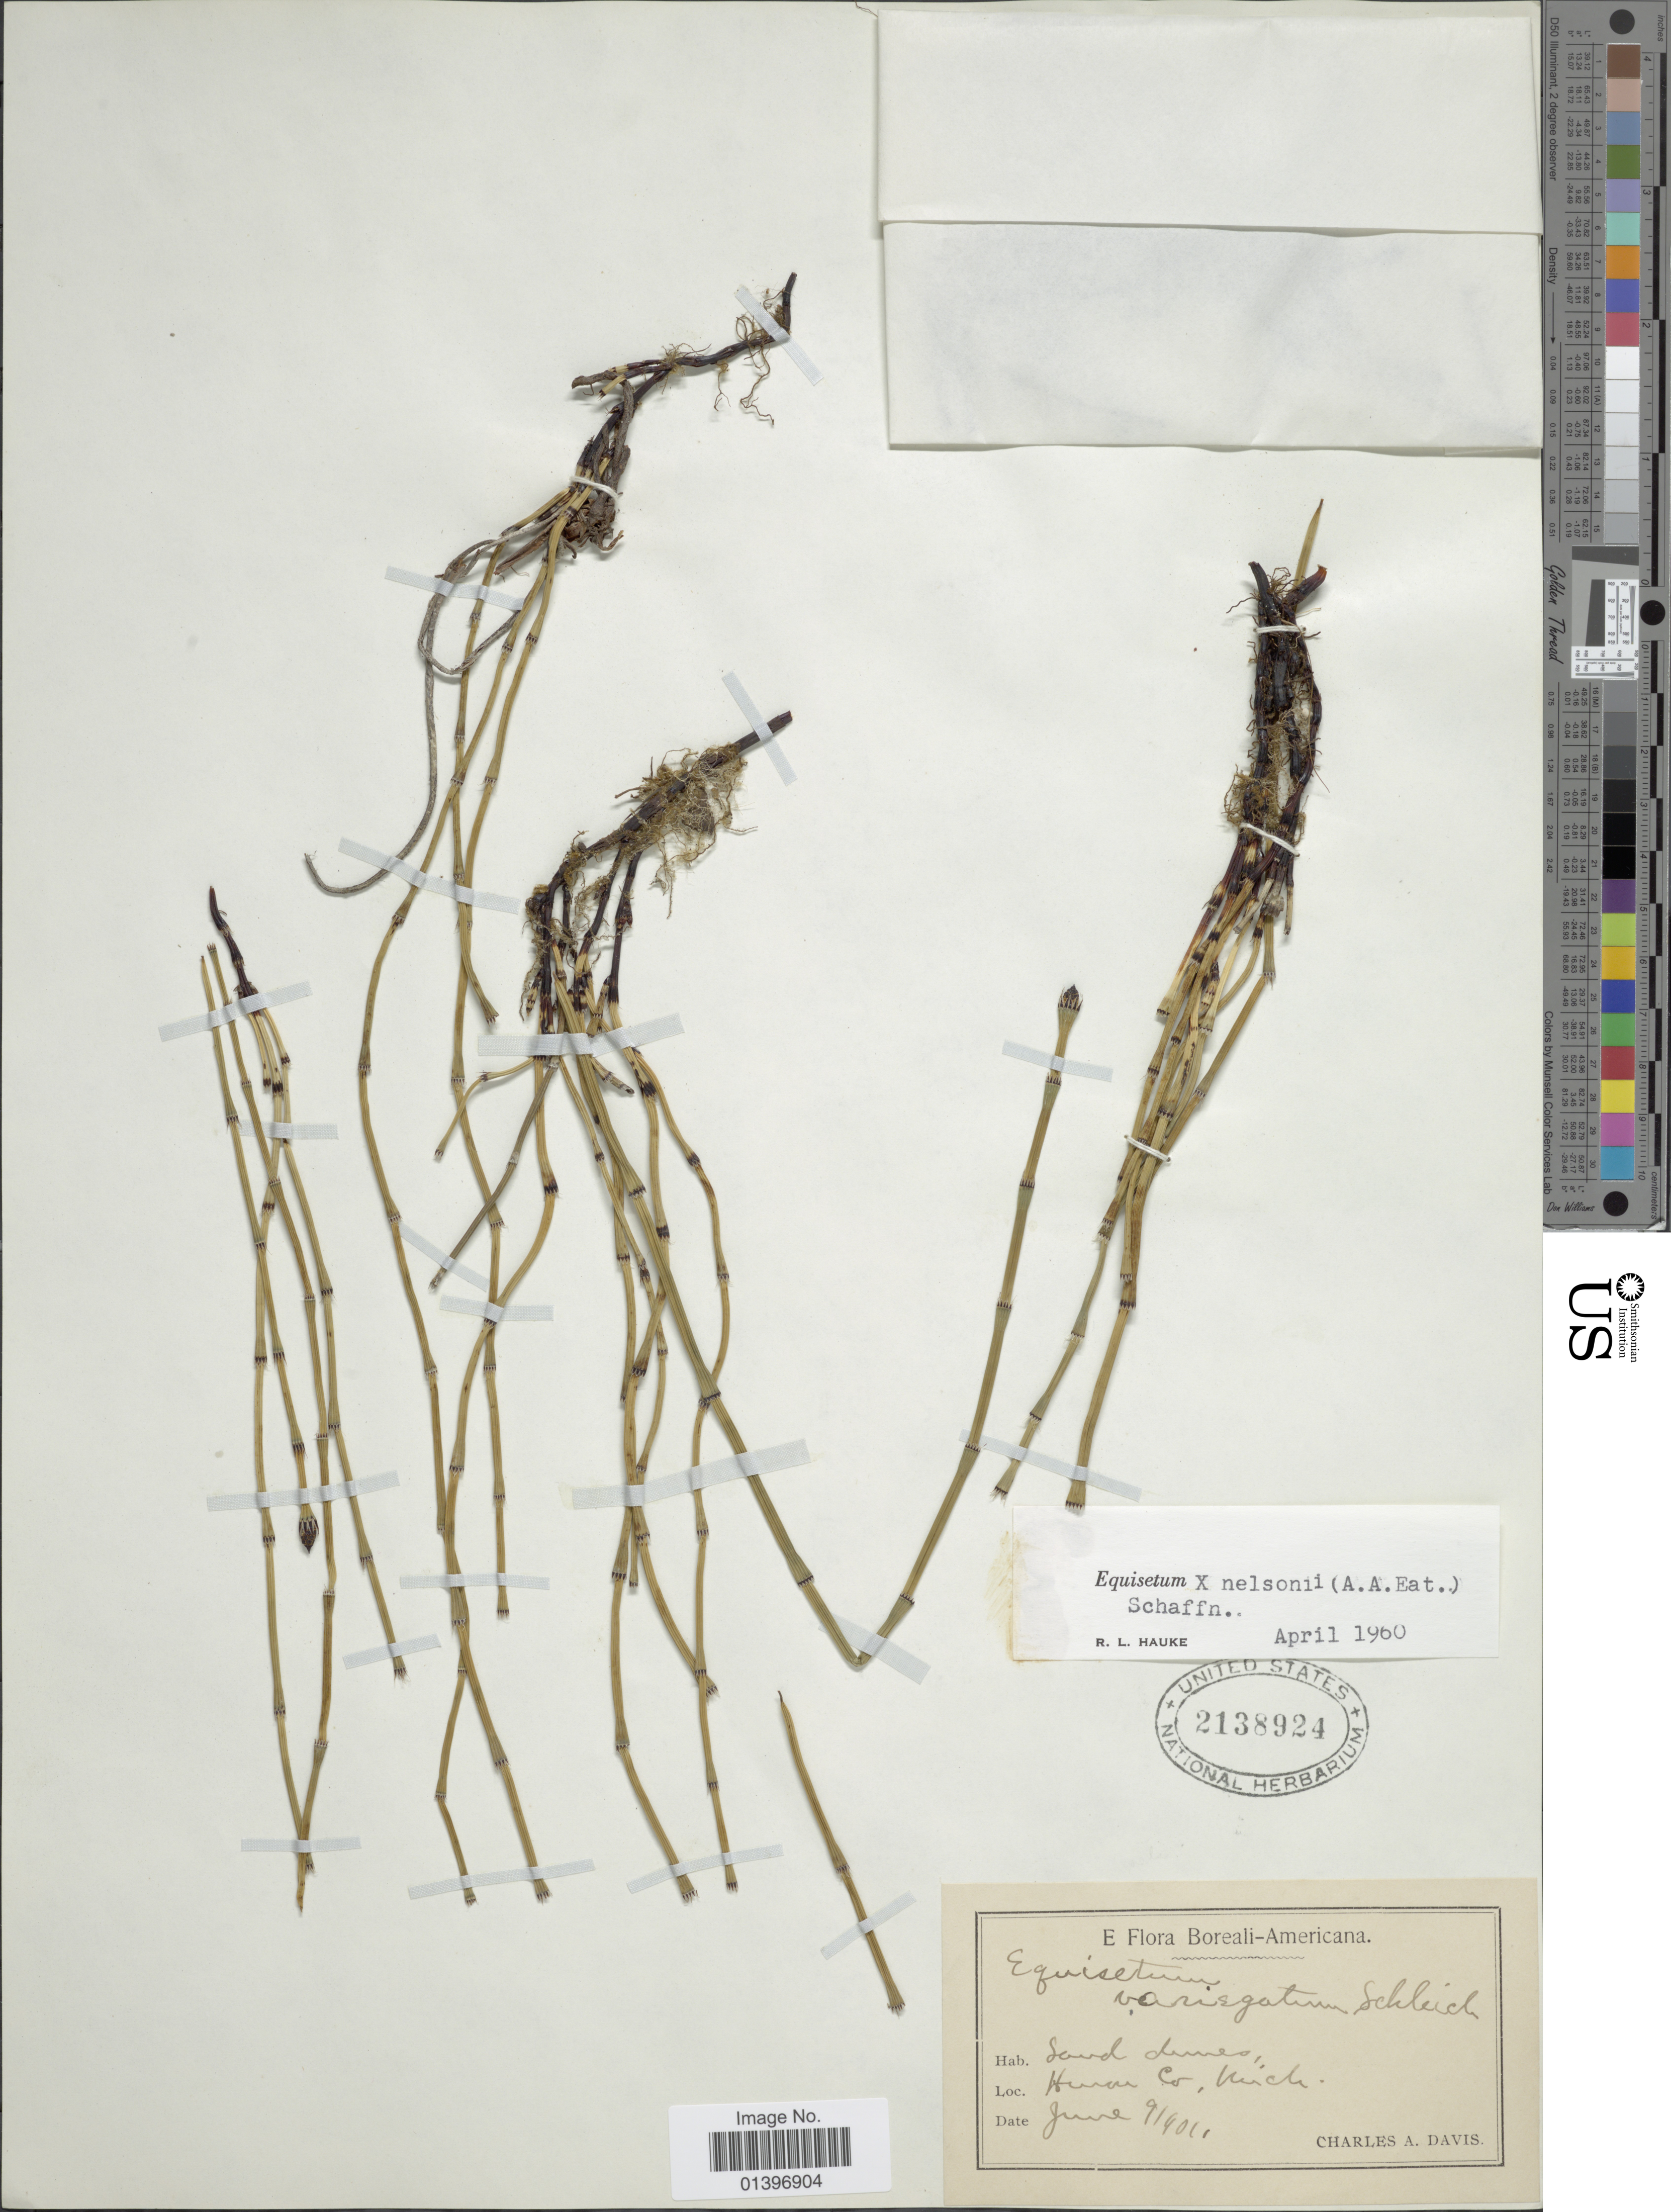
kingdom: Plantae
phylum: Tracheophyta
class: Polypodiopsida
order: Equisetales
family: Equisetaceae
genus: Equisetum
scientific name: Equisetum x nelsonii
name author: (A.A. Eaton) J.H. Schaffn.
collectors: C. Davis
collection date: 1911-06-09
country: United States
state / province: Michigan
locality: Huron Co.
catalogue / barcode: US 2138924